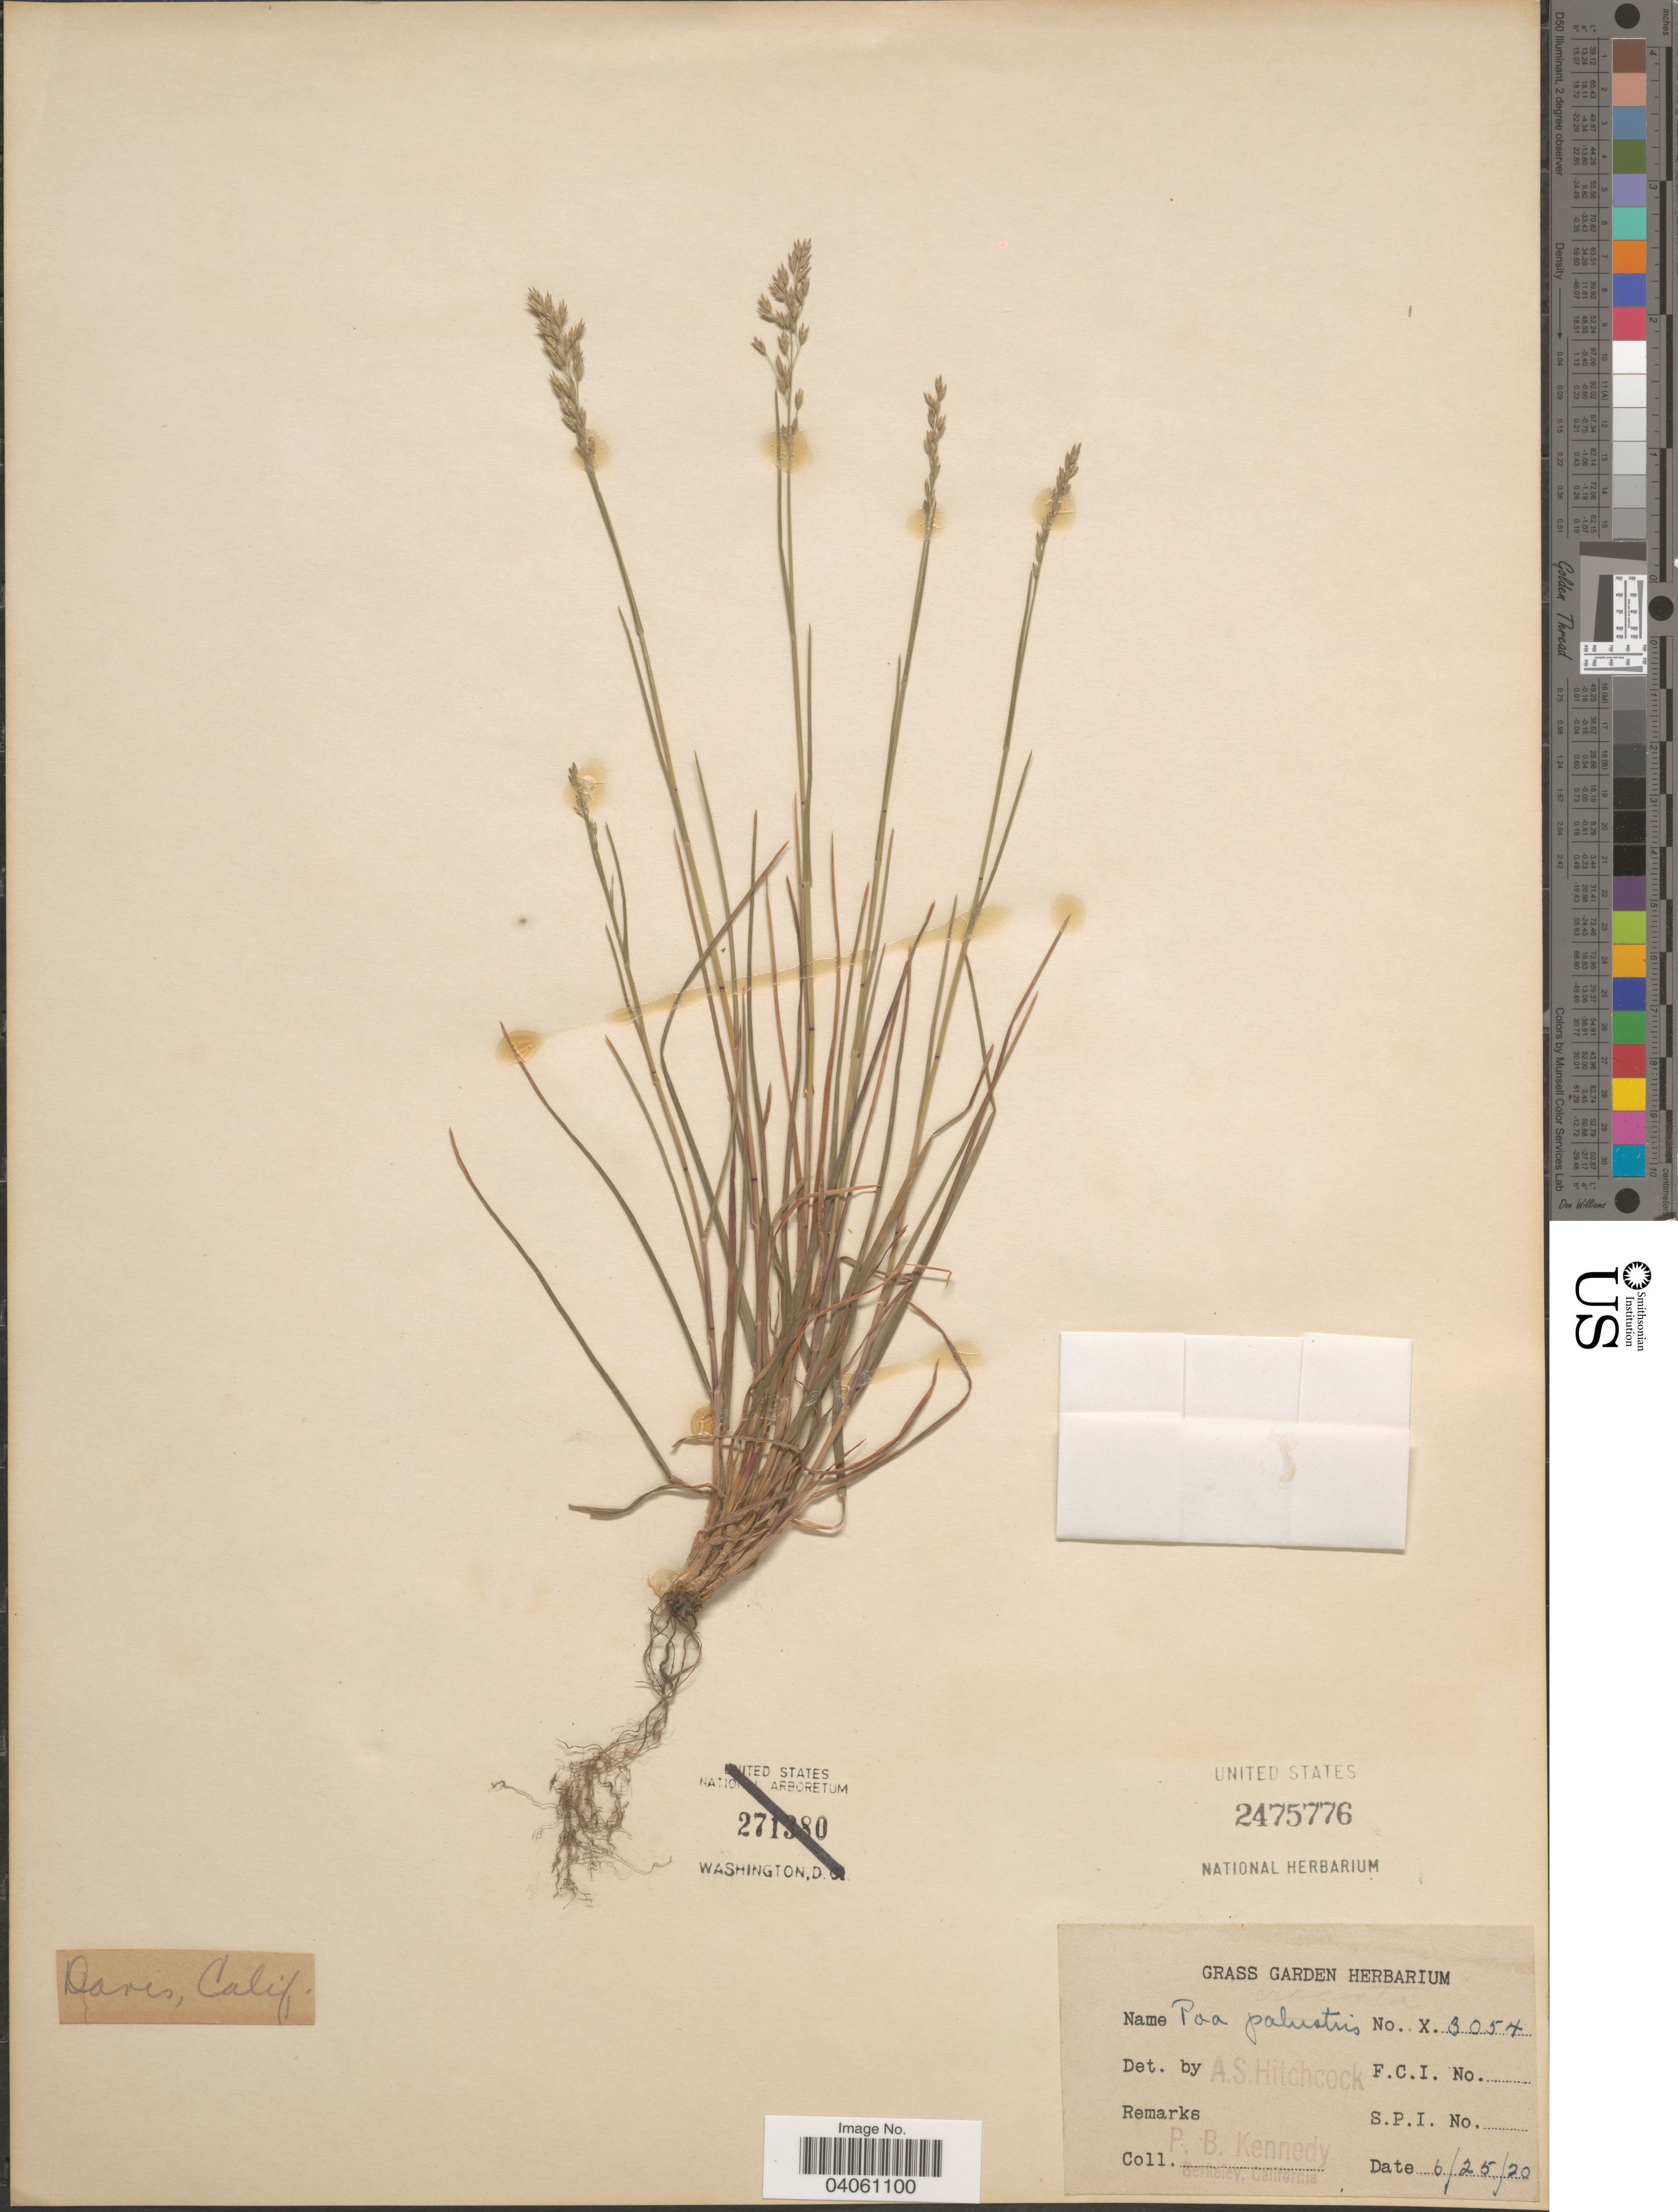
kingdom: Plantae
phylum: Tracheophyta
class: Liliopsida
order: Poales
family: Poaceae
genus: Poa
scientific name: Poa palustris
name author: L.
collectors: P. B. Kennedy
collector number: X3054?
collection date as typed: Transcribed d/m/y: 25/6/20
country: United States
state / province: California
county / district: Alameda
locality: Berkeley.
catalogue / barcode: US 2475776